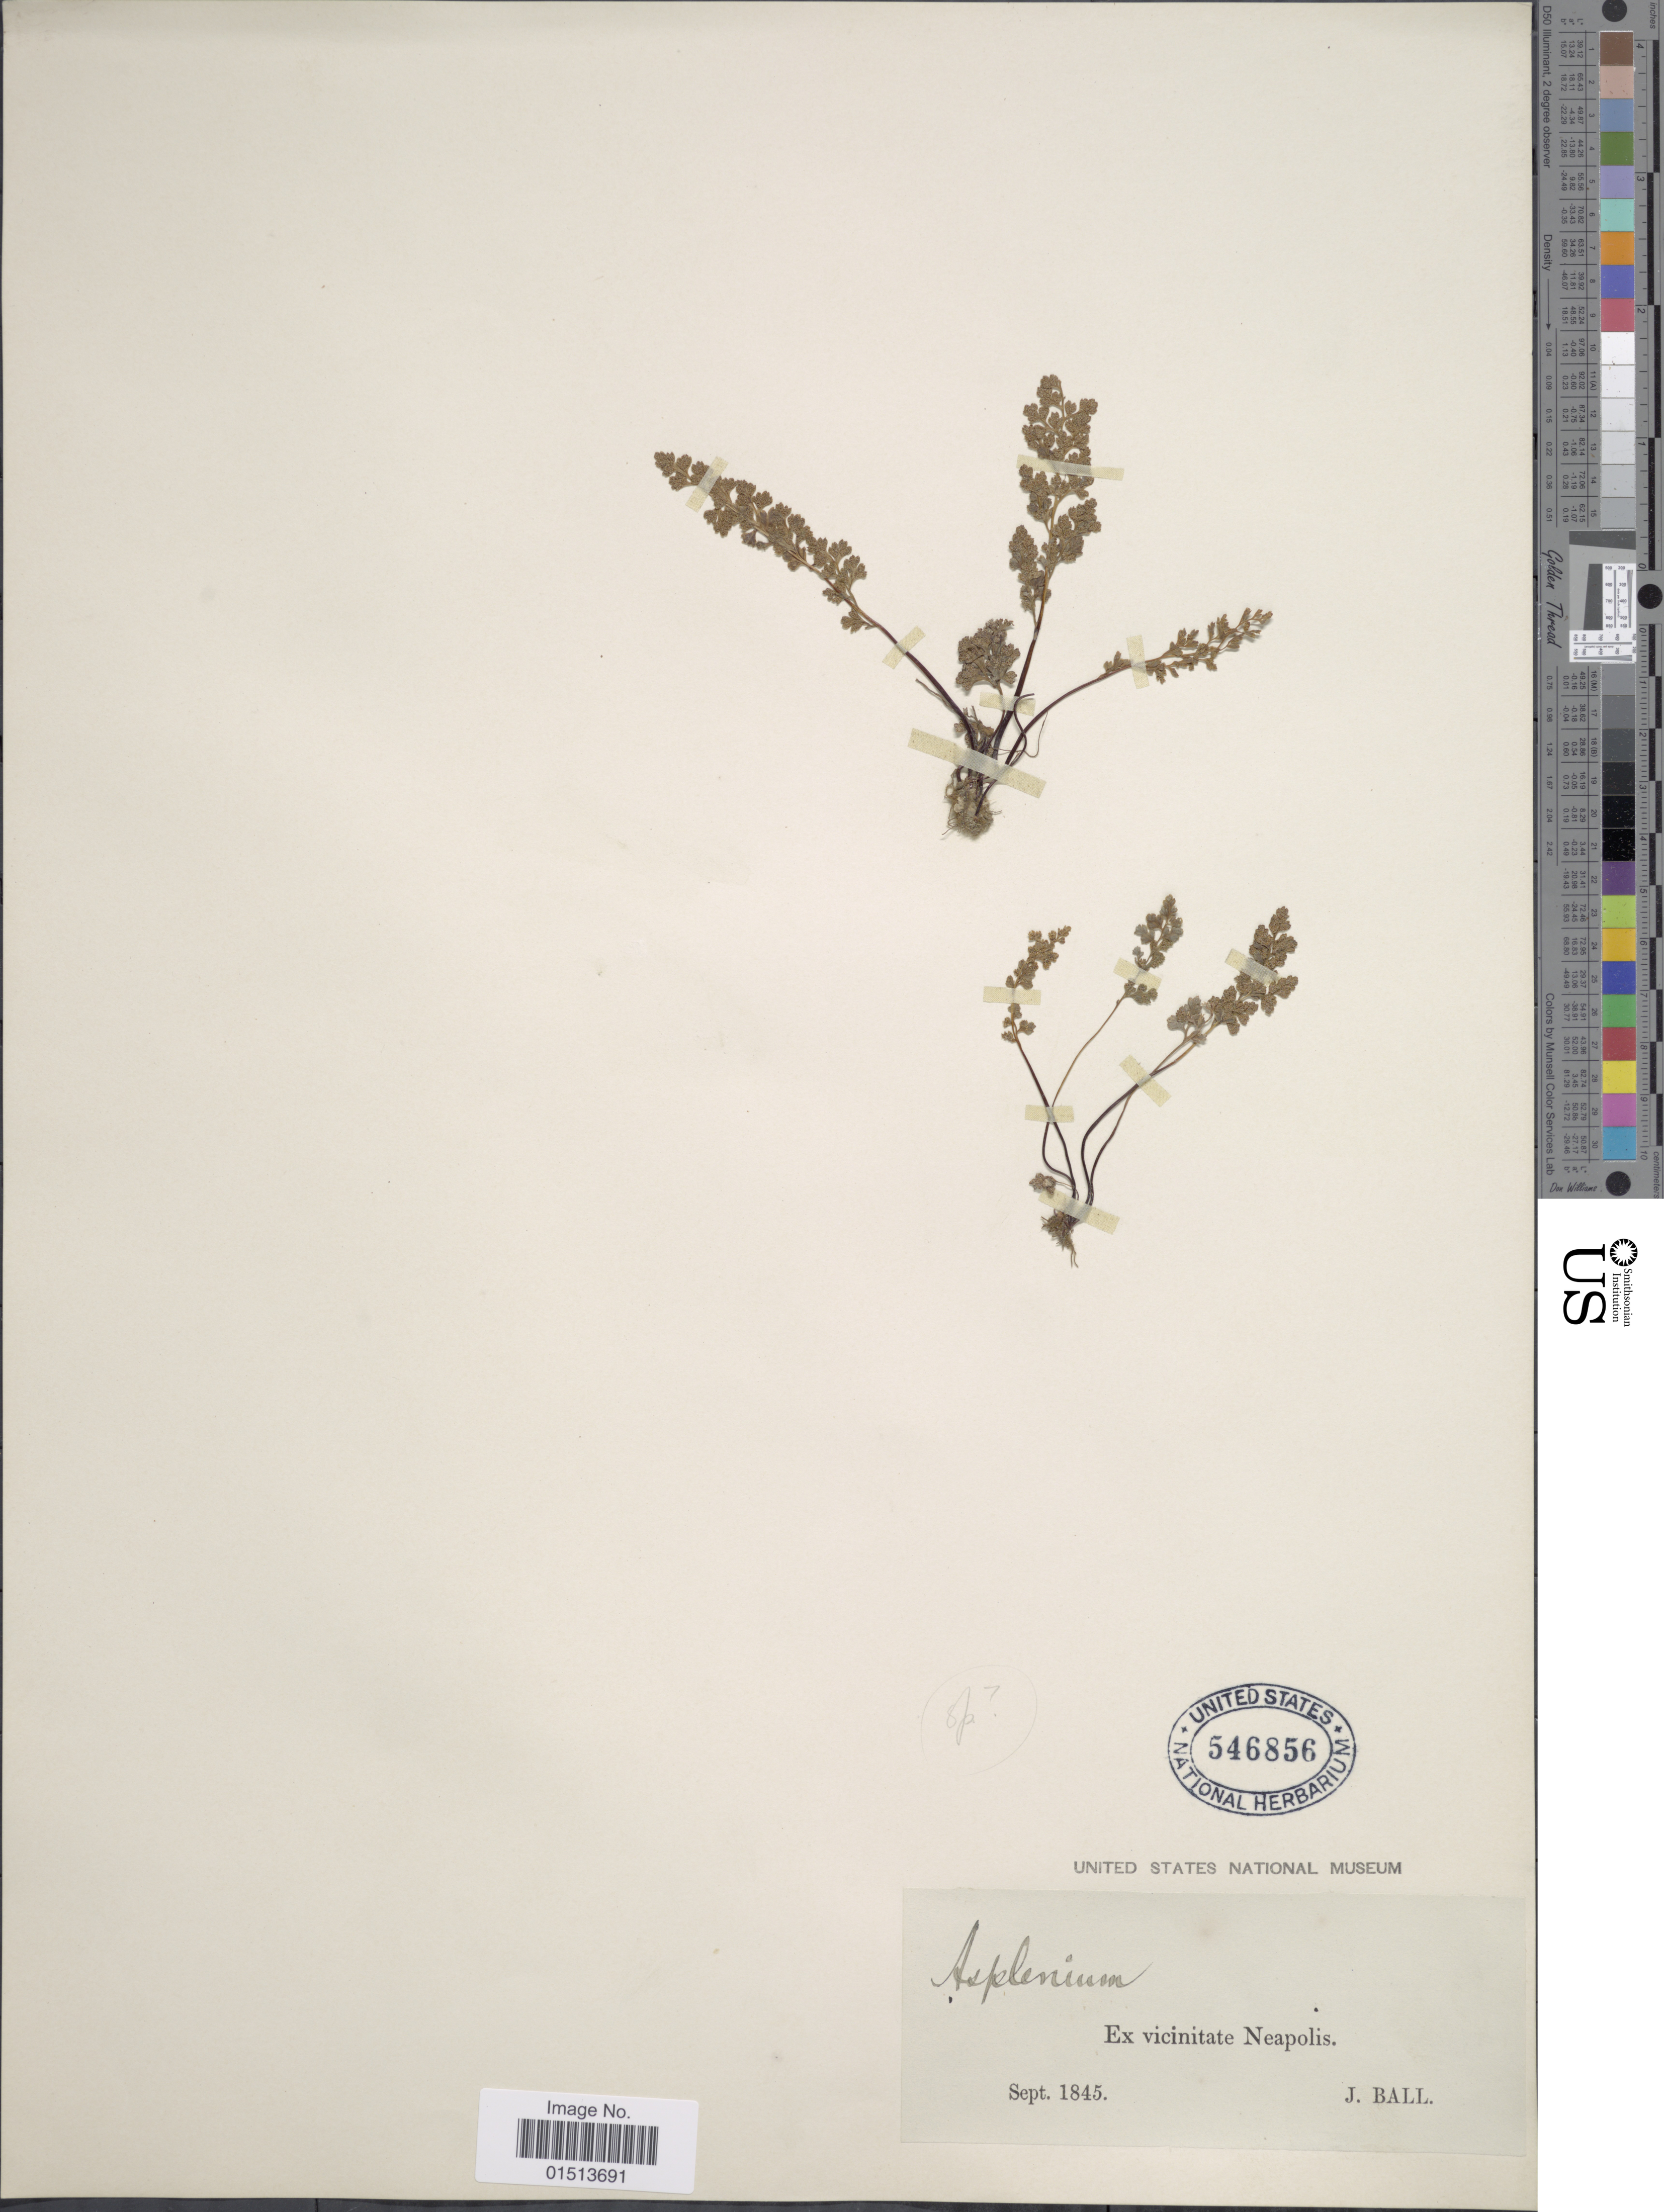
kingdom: Plantae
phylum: Tracheophyta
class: Polypodiopsida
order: Polypodiales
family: Aspleniaceae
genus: Asplenium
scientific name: Asplenium fissum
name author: Willd.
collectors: J. Ball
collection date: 1845-09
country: Italy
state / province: Campania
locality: Ex vicinitate Neapolis.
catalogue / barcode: US 546856